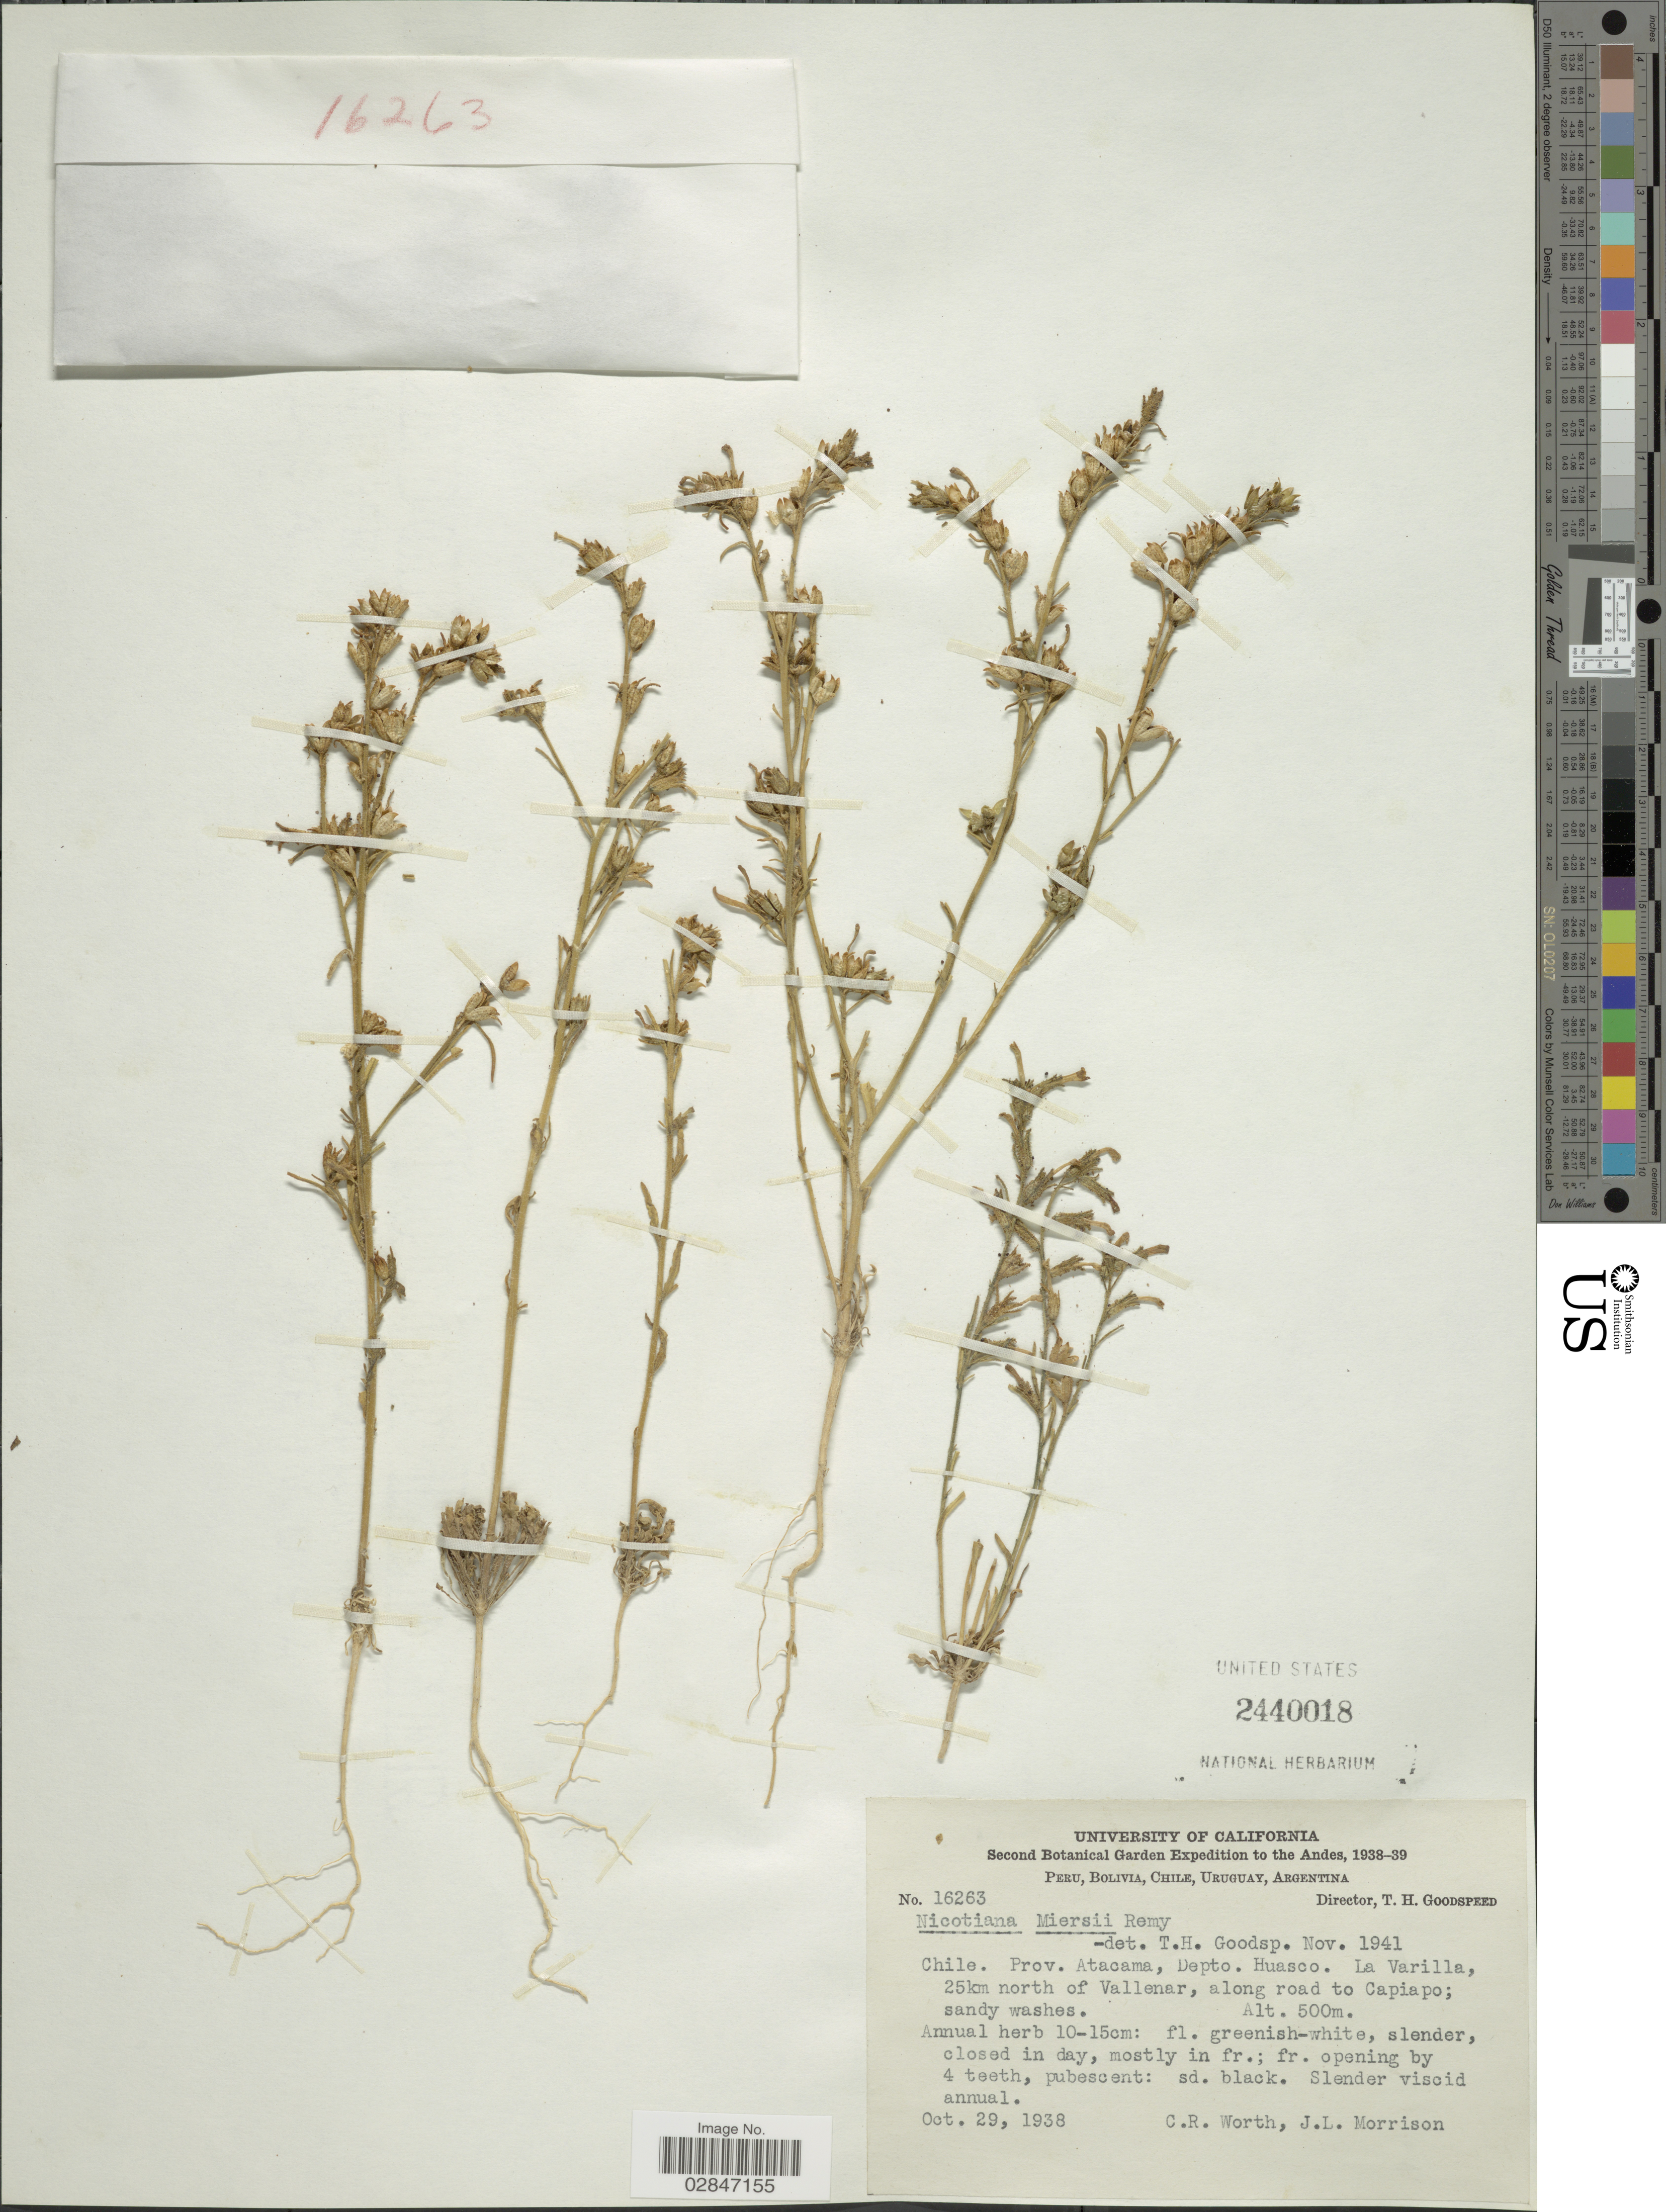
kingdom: Plantae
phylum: Tracheophyta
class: Magnoliopsida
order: Solanales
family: Solanaceae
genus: Nicotiana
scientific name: Nicotiana miersii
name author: J. Rémy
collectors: C. R. Worth & J. Morrison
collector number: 16263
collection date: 1938-10-29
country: Chile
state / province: Atacama (III)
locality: The Andes, Prov. Atacama, Depto. Huasco, La Varilla, 25km north of Vallenar, along road to Capiapo.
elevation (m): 500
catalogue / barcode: US 2440018